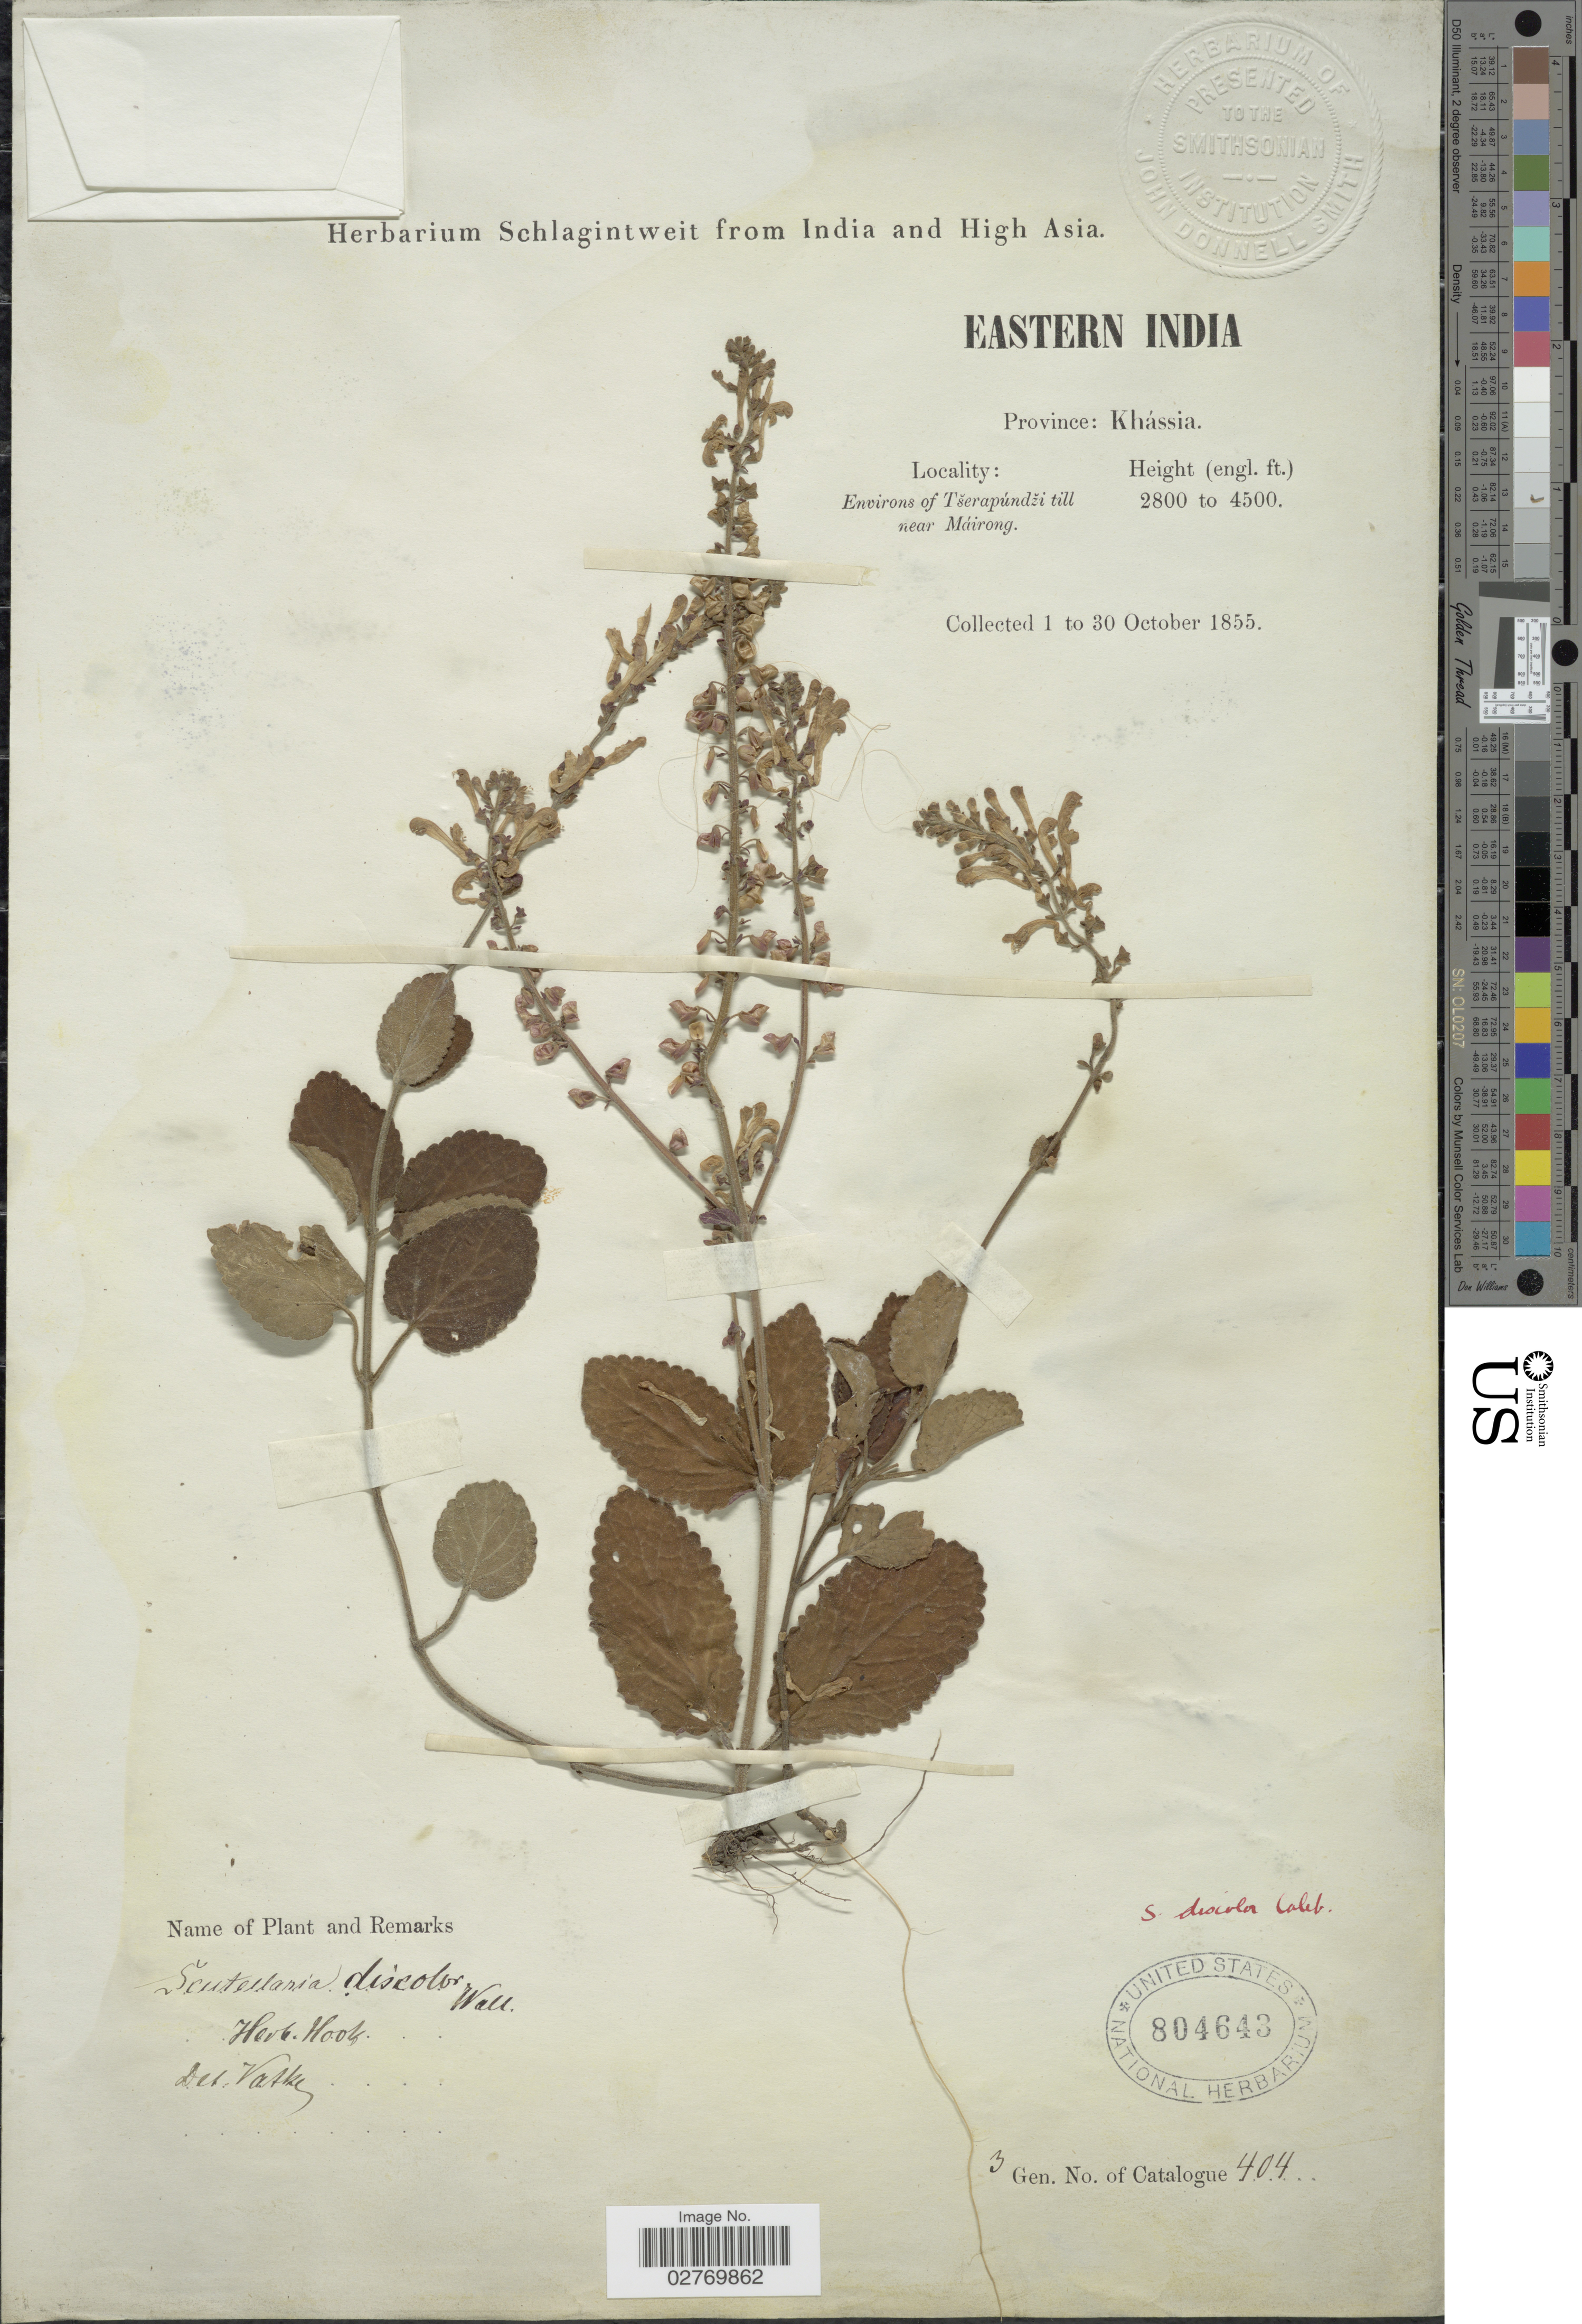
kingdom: Plantae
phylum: Tracheophyta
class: Magnoliopsida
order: Lamiales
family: Lamiaceae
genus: Scutellaria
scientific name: Scutellaria discolor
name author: Colebr.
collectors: ex herb. Schlagintweit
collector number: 404?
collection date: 1855-10-01/1855-10-30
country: India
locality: Eastern India. Province: Khássia. Environs of Tserapúndzi till near Màirong.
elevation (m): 853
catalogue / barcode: US 804643